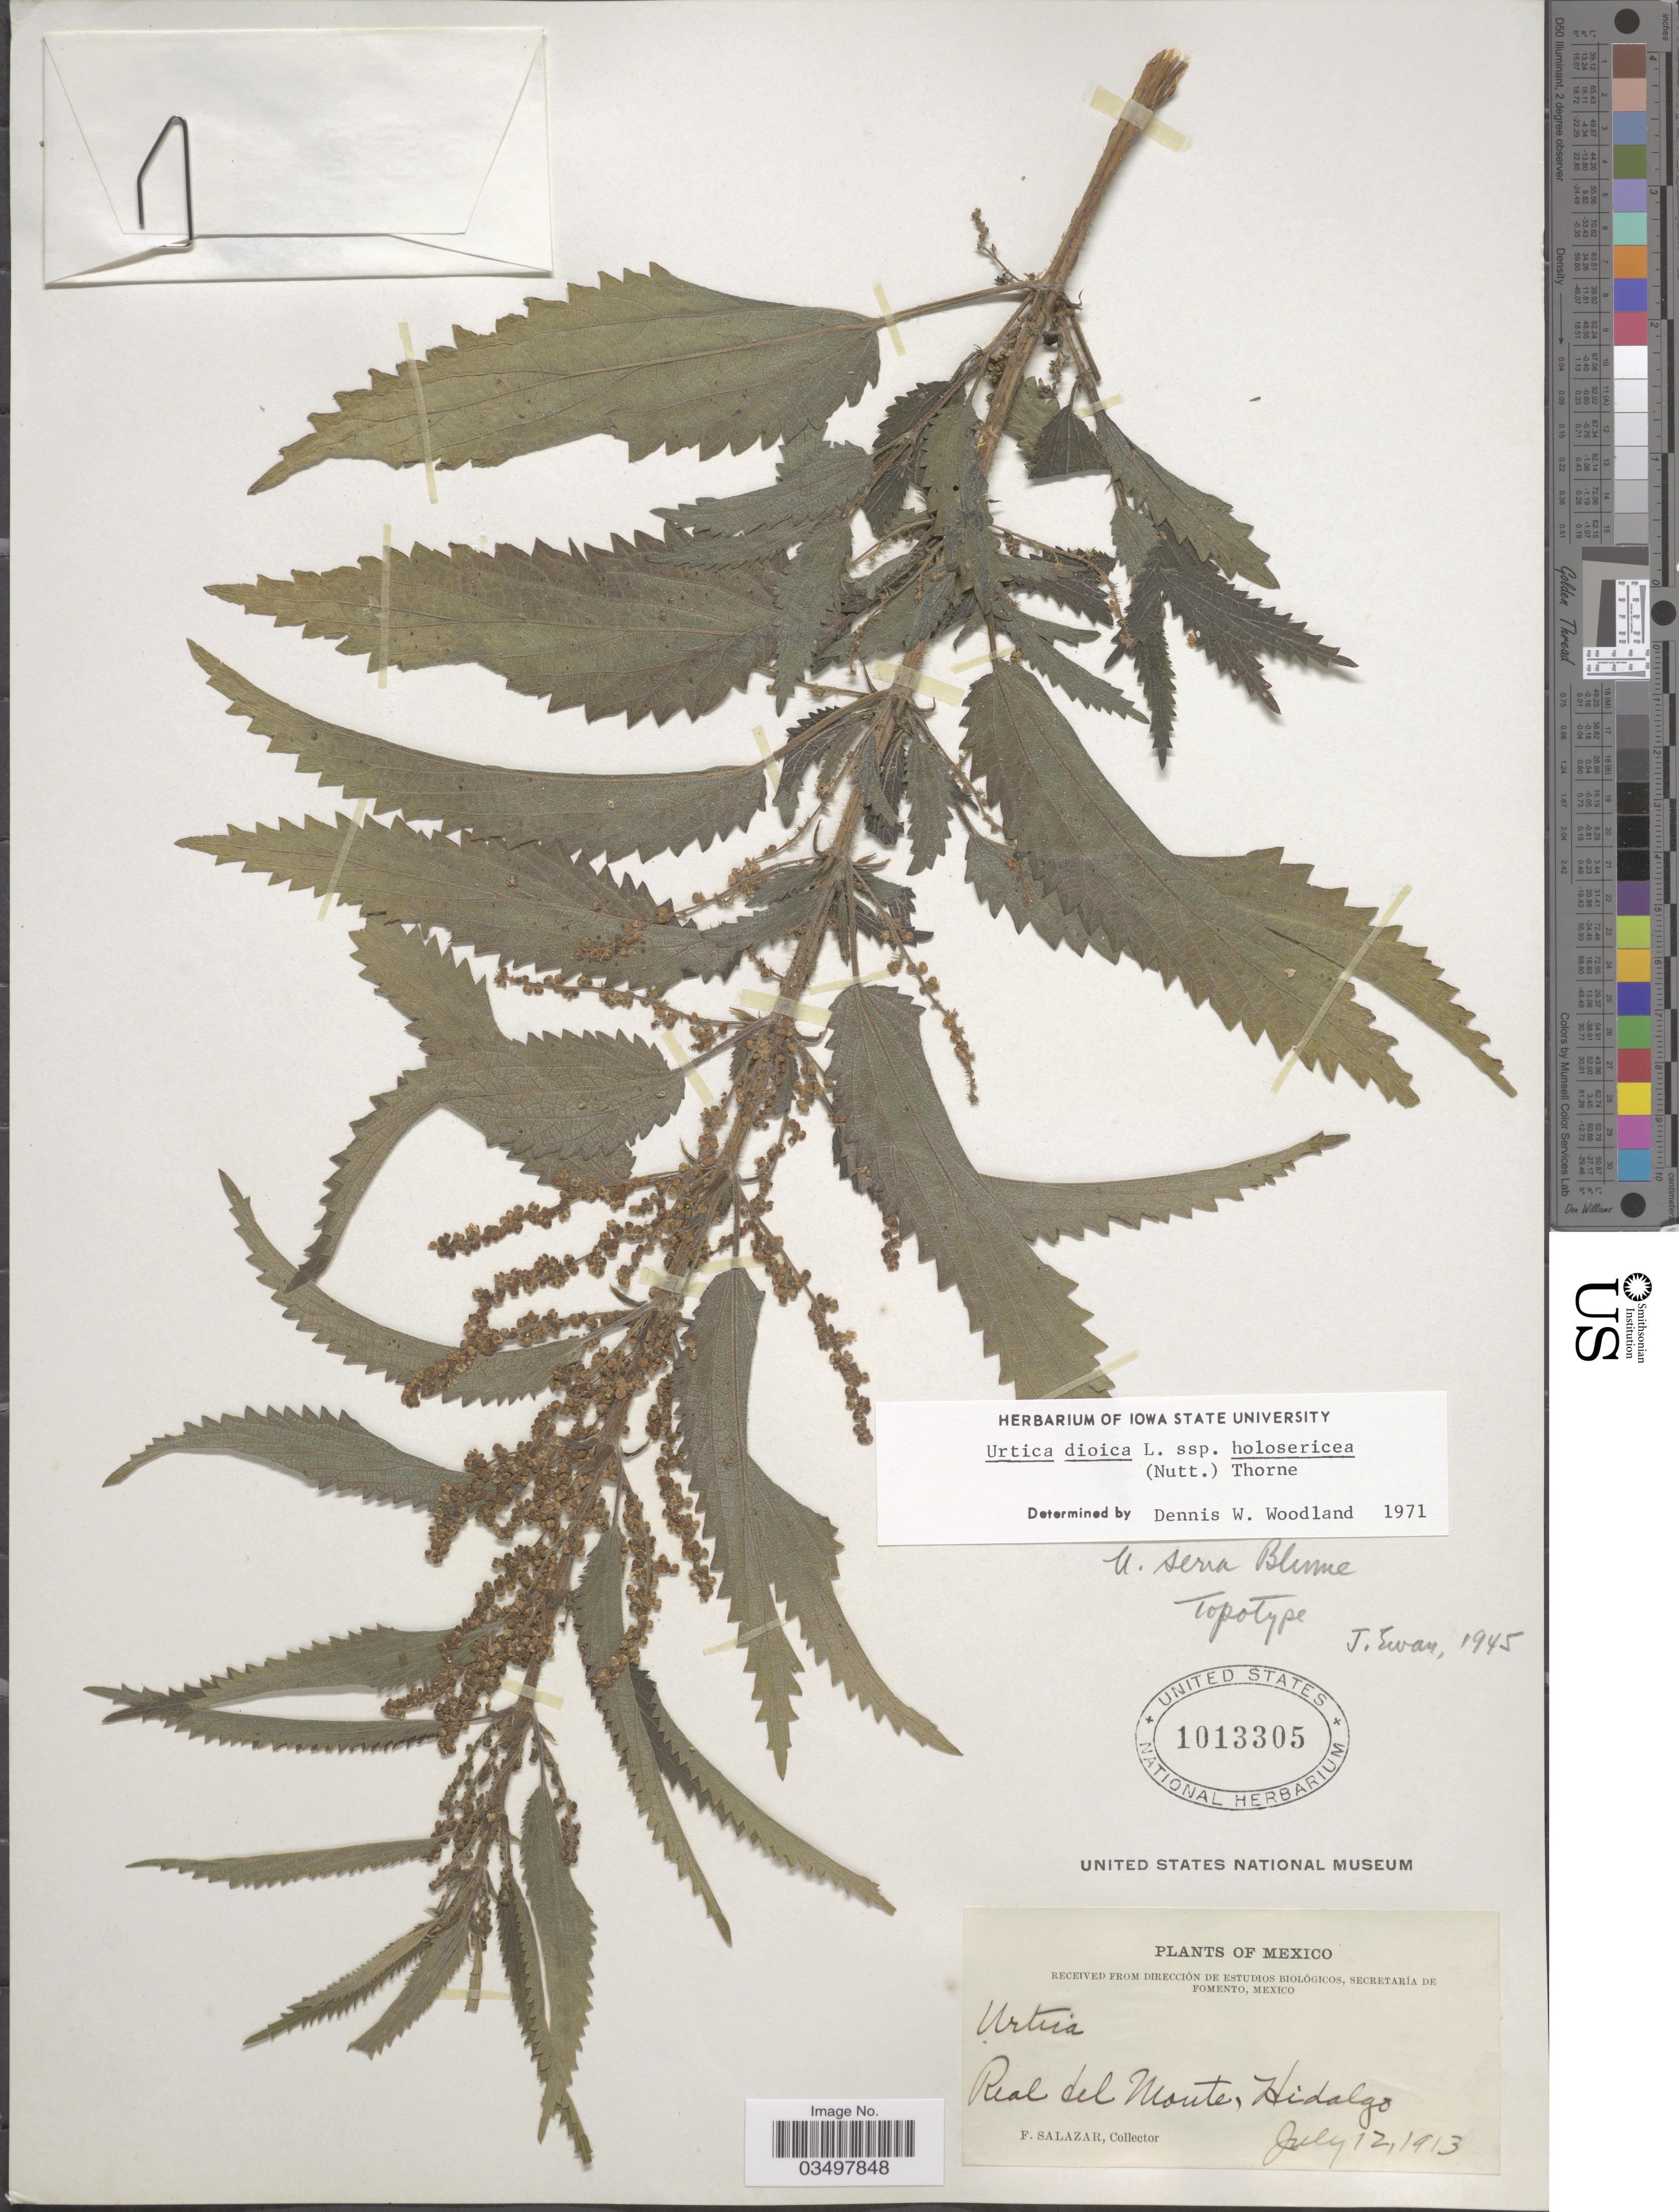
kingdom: Plantae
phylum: Tracheophyta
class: Magnoliopsida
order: Rosales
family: Urticaceae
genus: Urtica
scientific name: Urtica dioica subsp. holosericea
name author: (Nutt.) Thorne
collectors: F. Salazar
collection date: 1913-07-12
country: Mexico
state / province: Hidalgo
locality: Real del Monte.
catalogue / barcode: US 1013305